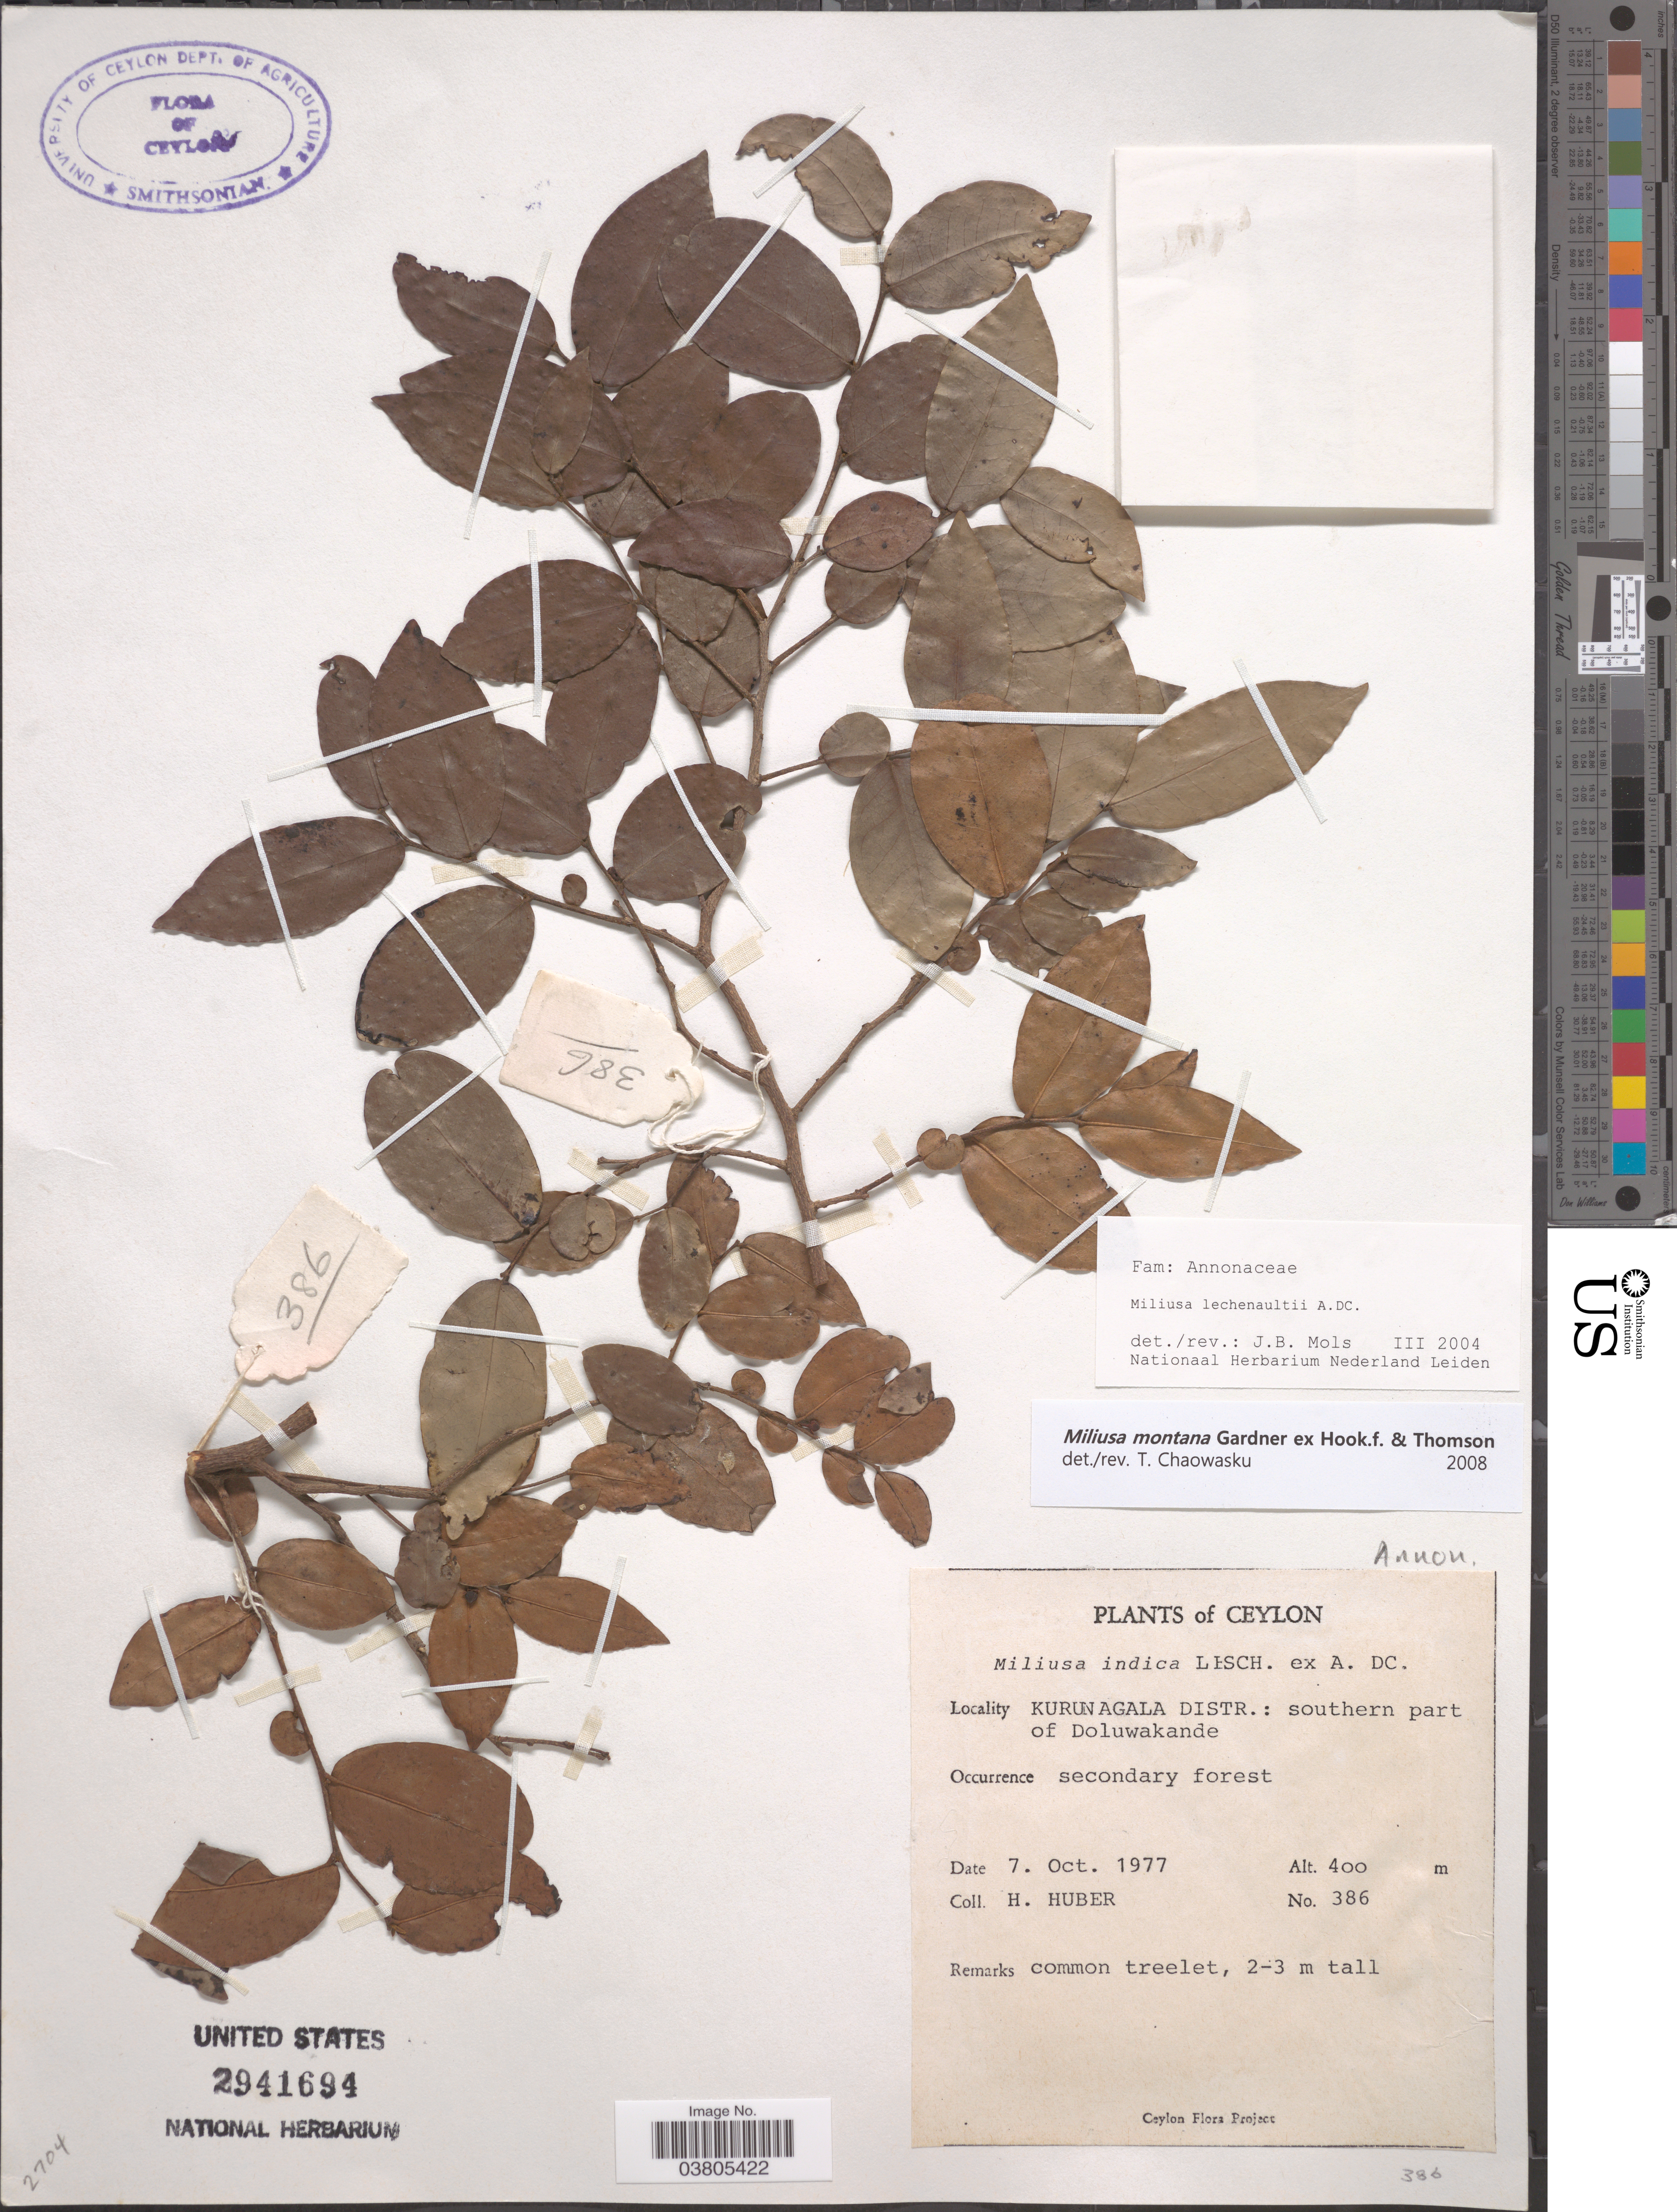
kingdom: Plantae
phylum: Tracheophyta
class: Magnoliopsida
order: Magnoliales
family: Annonaceae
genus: Miliusa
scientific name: Miliusa montana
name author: Gardner ex Hook. f. & Thomson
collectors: H. Huber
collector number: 386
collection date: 1977-10-07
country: Sri Lanka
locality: Ceylon. Kurunagala Distr.: southern part of Doluwakande.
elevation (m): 400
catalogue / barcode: US 2941694